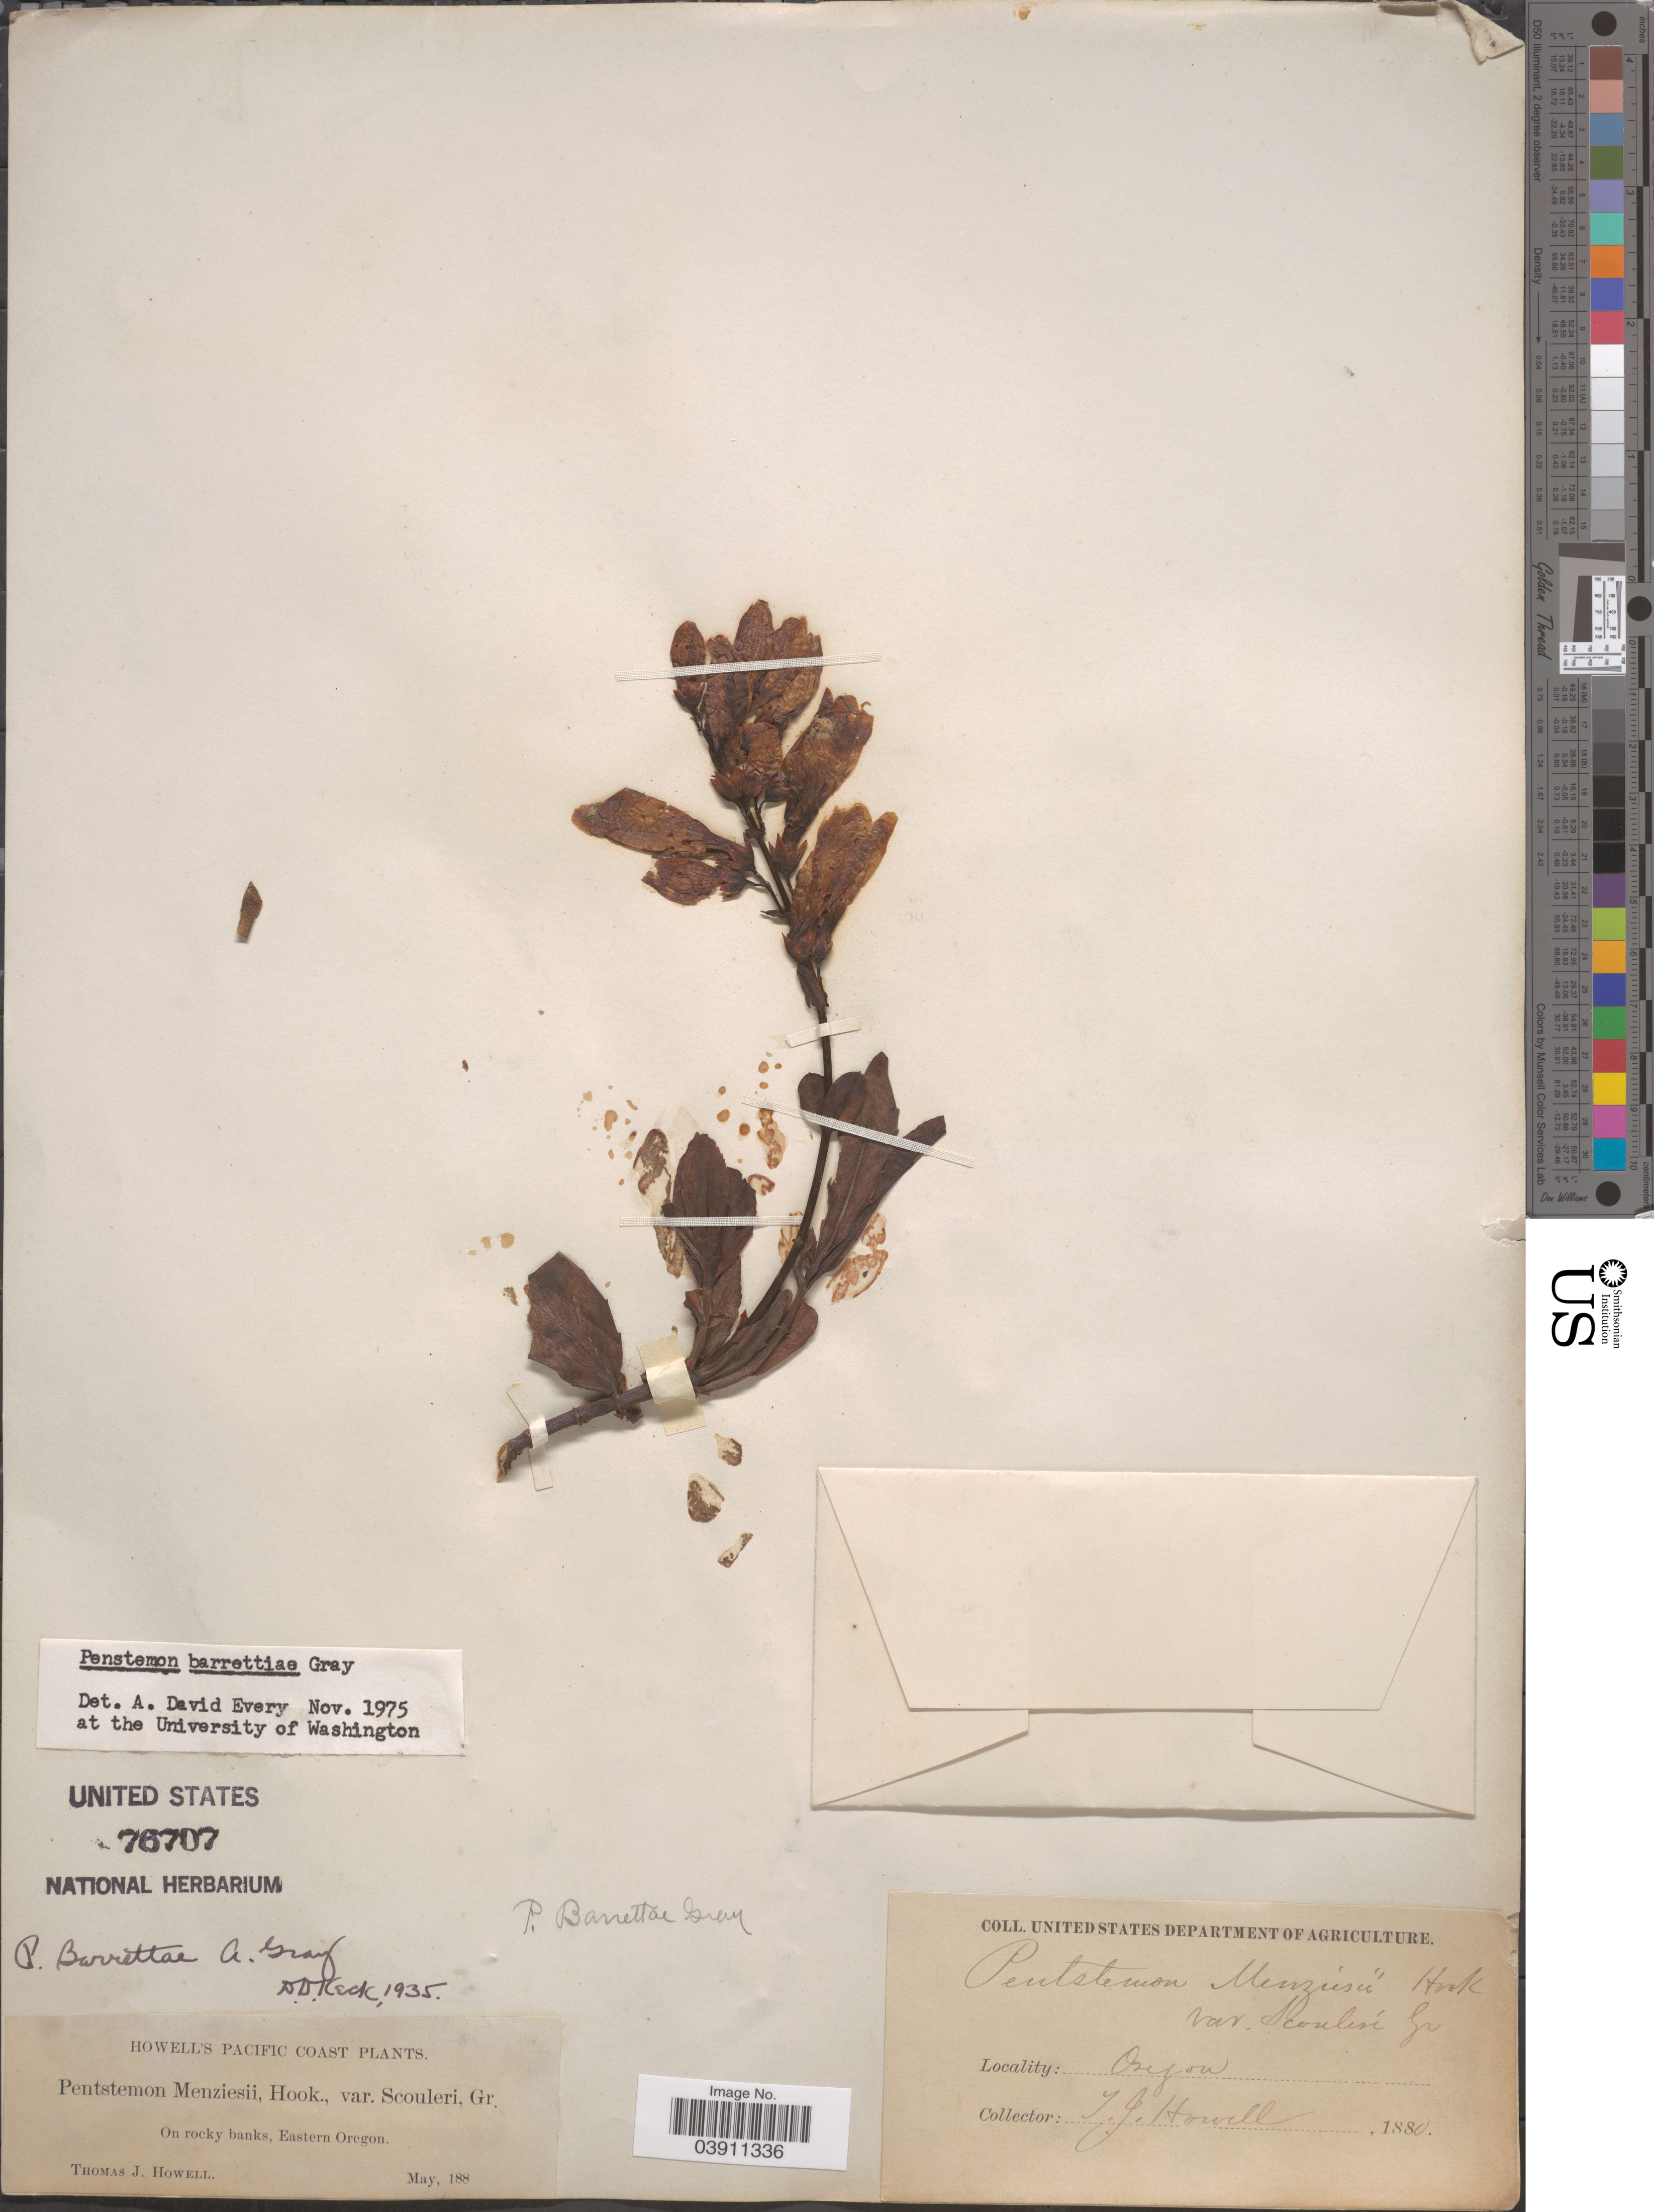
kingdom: Plantae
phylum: Tracheophyta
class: Magnoliopsida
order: Lamiales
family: Plantaginaceae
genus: Penstemon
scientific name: Penstemon barrettiae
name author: A. Gray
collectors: T. J. Howell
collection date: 1880-05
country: United States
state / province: Oregon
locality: Pacific Coast. On rocky banks, Eastern Oregon.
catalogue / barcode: US 76707